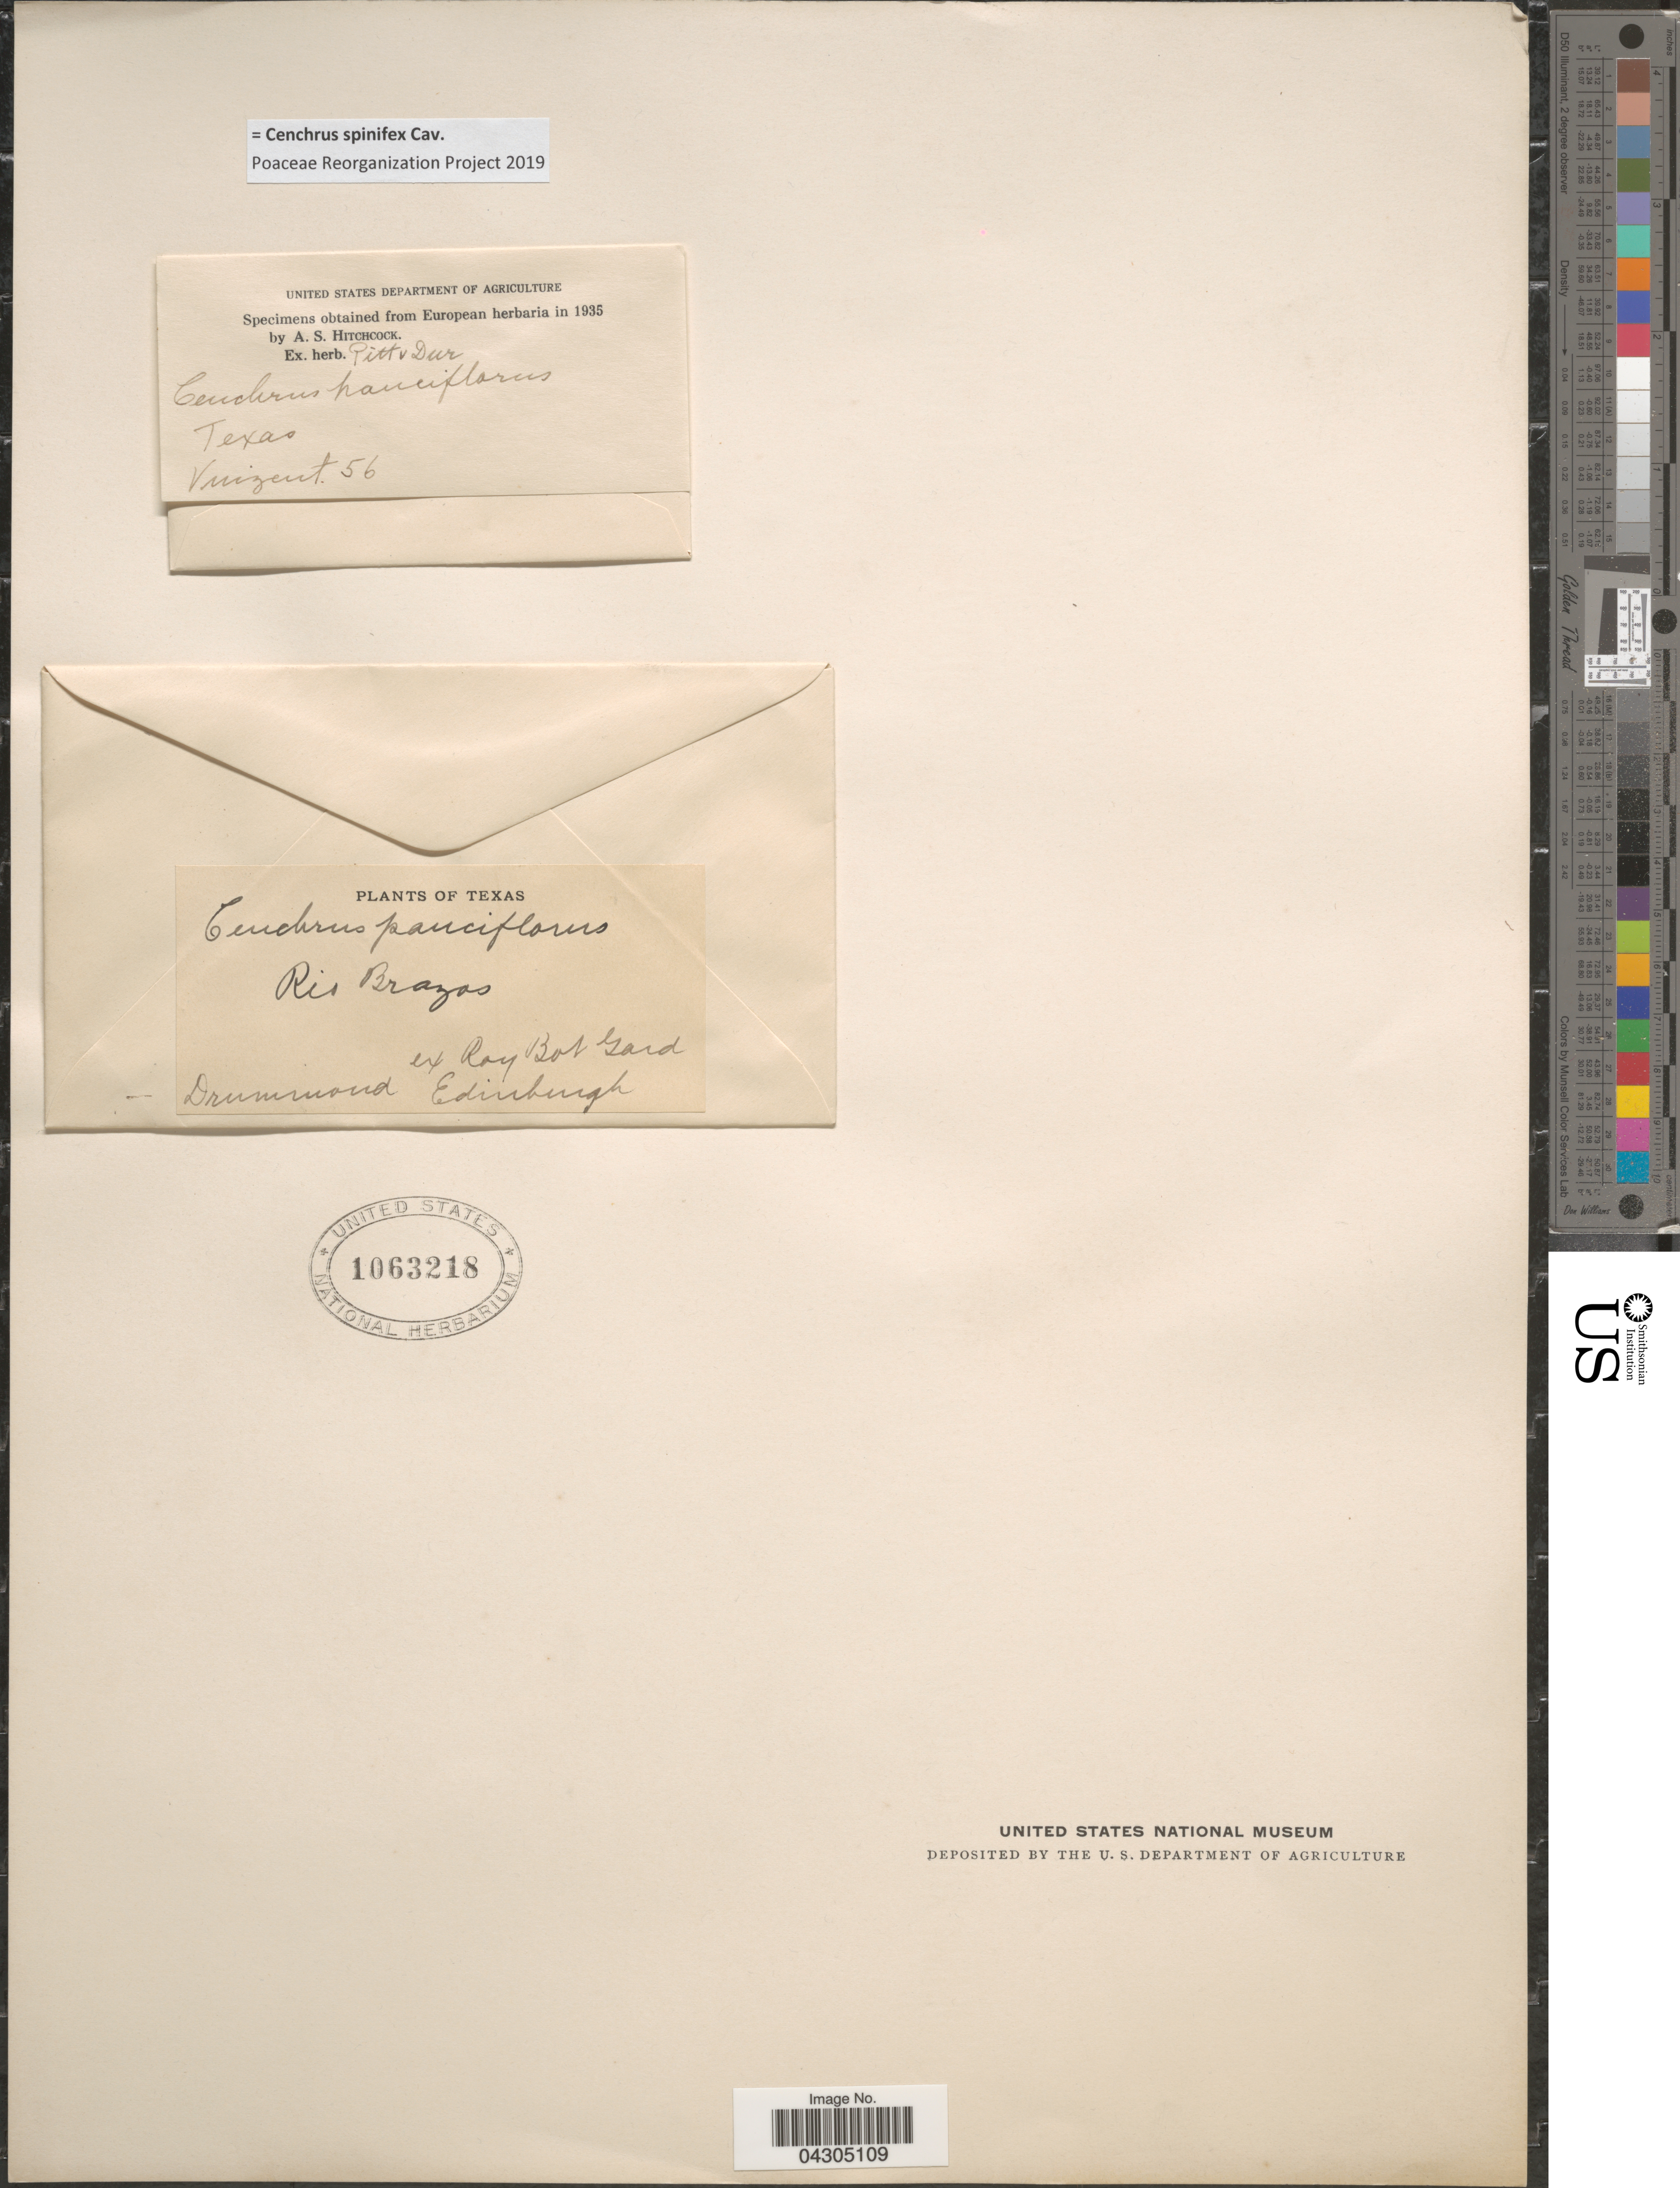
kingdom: Plantae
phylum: Tracheophyta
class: Liliopsida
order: Poales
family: Poaceae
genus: Cenchrus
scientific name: Cenchrus spinifex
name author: Cav.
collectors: -. Vinzent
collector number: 56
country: United States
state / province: Texas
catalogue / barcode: US 1063218-2